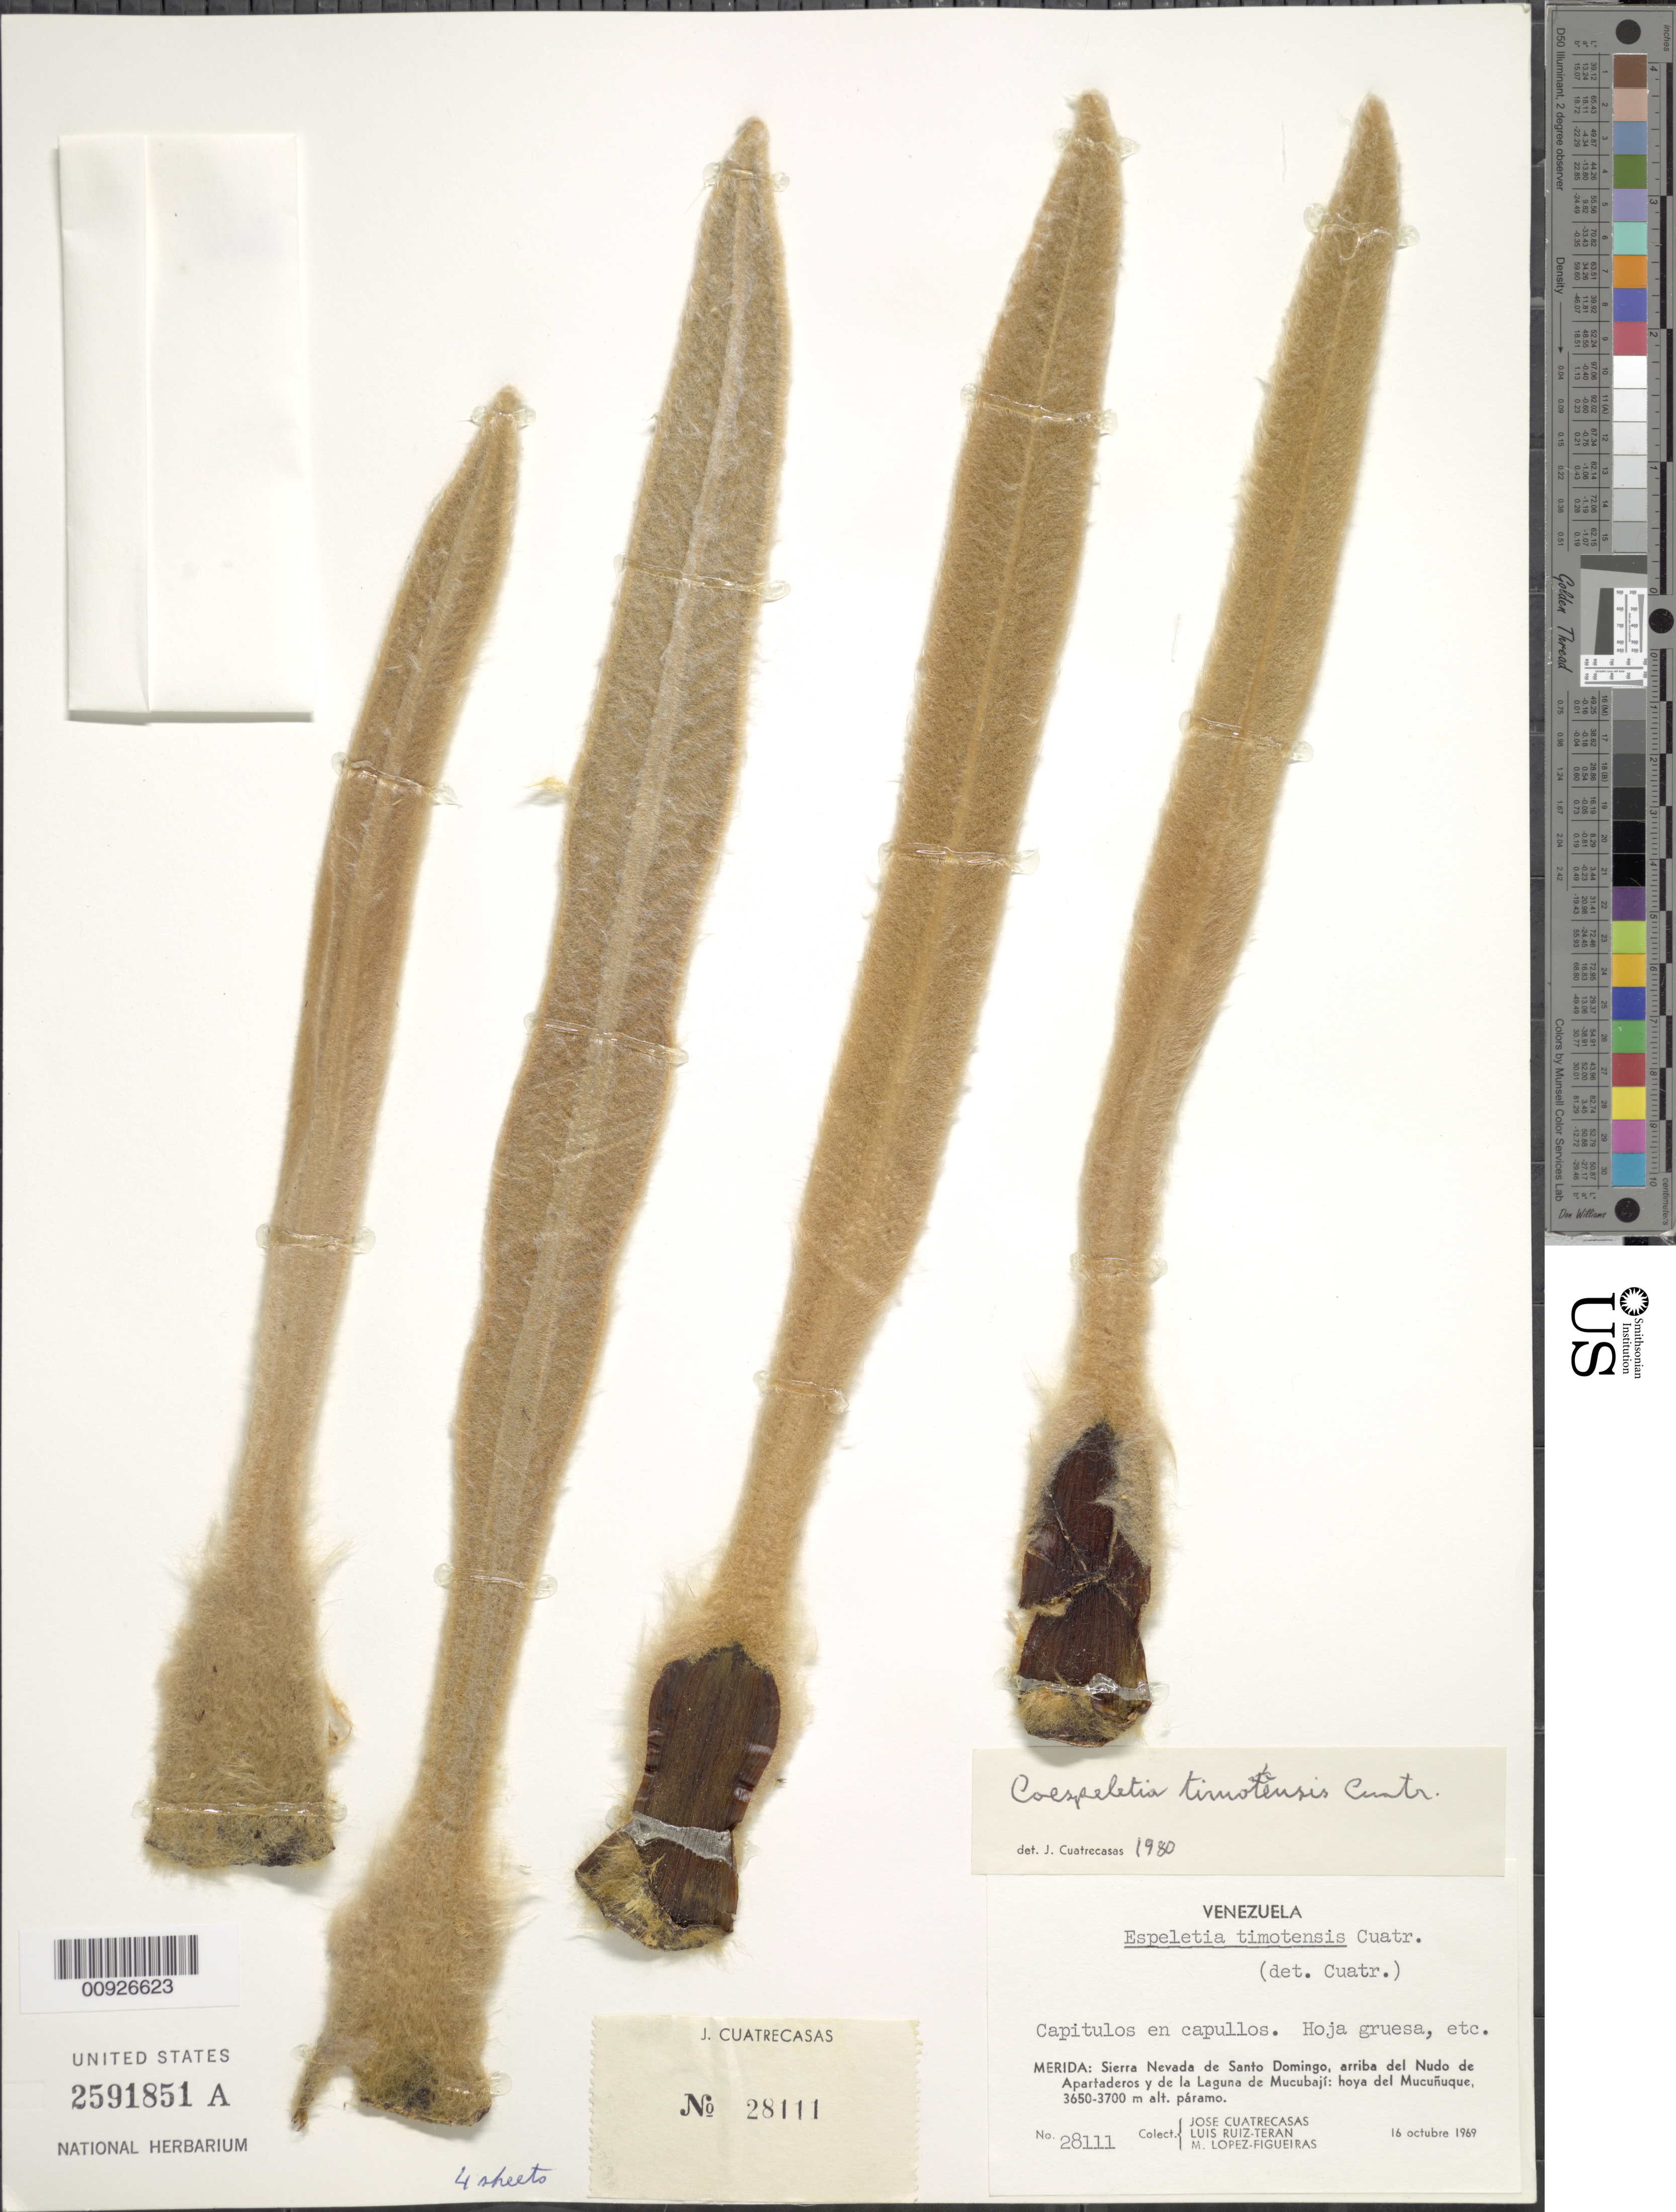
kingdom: Plantae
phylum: Tracheophyta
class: Magnoliopsida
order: Asterales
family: Asteraceae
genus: Coespeletia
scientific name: Coespeletia timotensis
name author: (Cuatrec.) Cuatrec.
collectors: J. Cuatrecasas, L. E. Ruíz-Terán & M. López Figueiras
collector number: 28111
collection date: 1969-10-16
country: Venezuela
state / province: Mérida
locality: Sierra Nevada de Santo Domingo, arriba del Nudo de Apartaderos y de la Laguna de Mucubají: hoya del Mucuñuque.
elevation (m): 3650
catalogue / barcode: US 2591851A